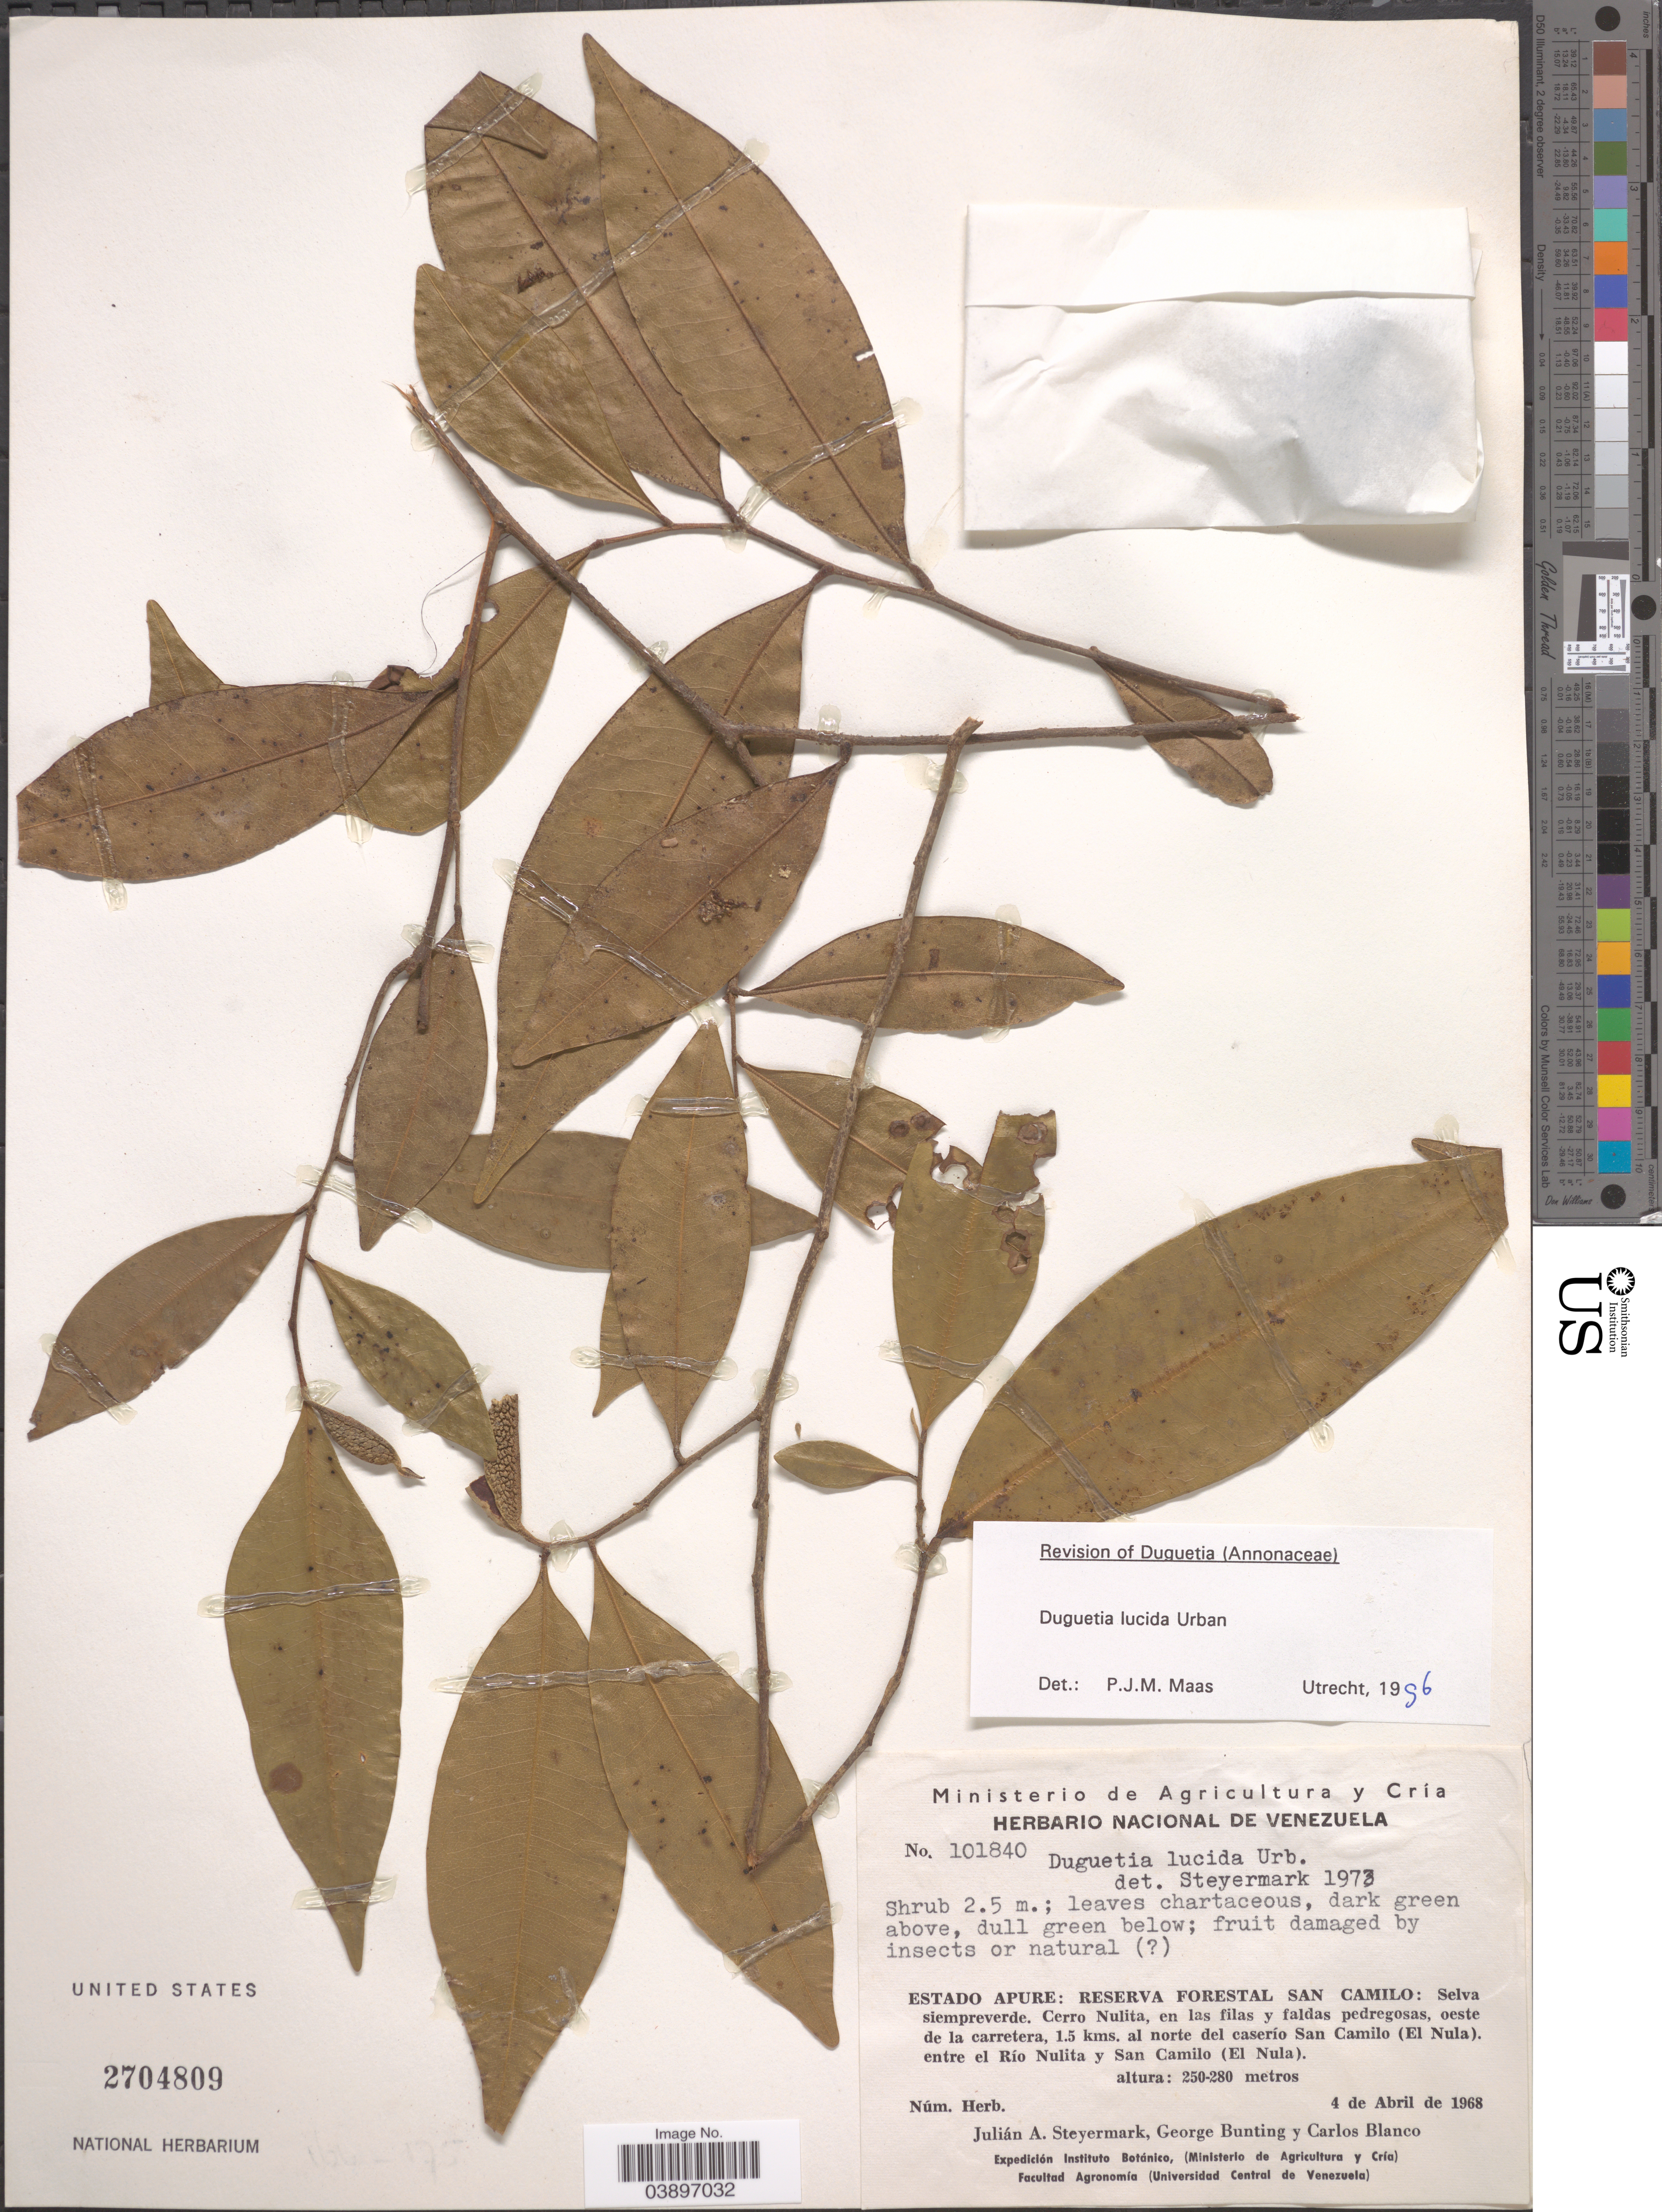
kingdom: Plantae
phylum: Tracheophyta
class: Magnoliopsida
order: Magnoliales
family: Annonaceae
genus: Duguetia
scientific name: Duguetia lucida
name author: Urb.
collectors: J. Steyermark, G. S. Bunting & C. Blanco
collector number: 101840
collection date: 1968-04-04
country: Venezuela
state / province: Apure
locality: Reserva Forestal San Camilo: Selve siempreverde. Cerro Nulita, en las filas y faldas pedregosas, oeste de la carretera, 1.5 kms. al norte del caserio San Camilo (El Nula). entre el Río Nulita y San Camilo (El Nula).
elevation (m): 250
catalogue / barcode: US 2704809